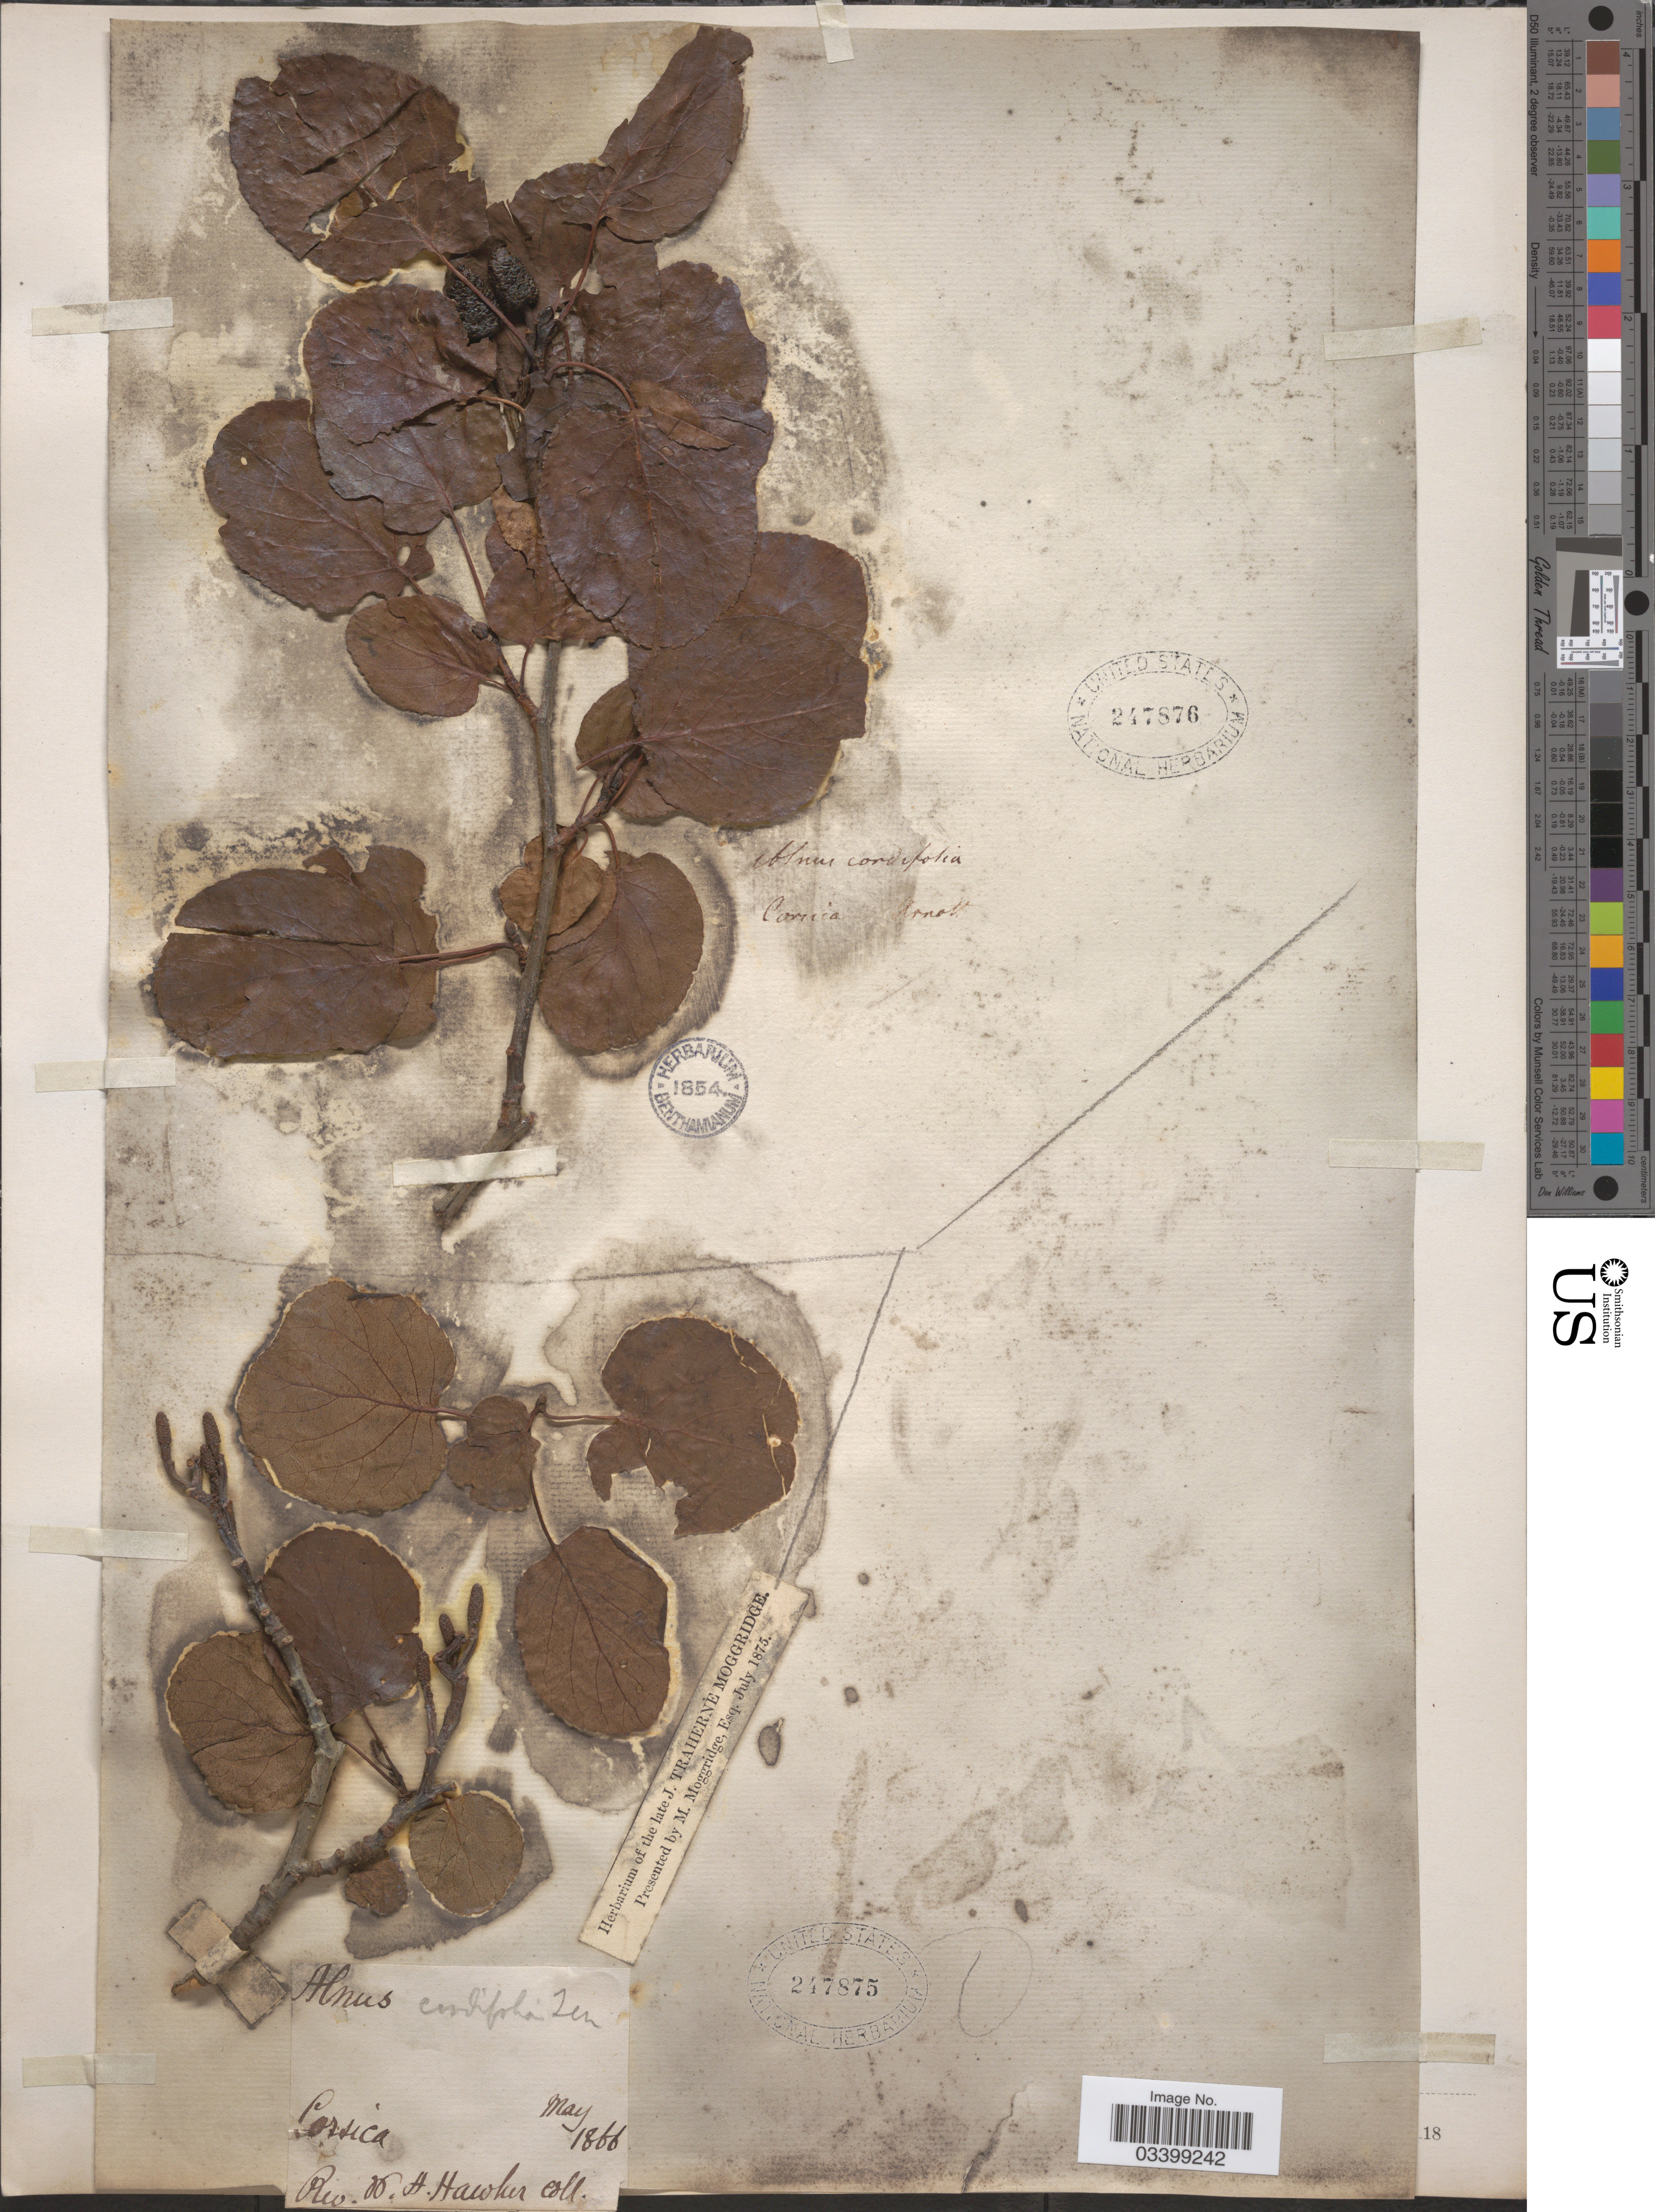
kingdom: Plantae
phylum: Tracheophyta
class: Magnoliopsida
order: Fagales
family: Betulaceae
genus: Alnus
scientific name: Alnus cordata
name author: (Loisel.) Duby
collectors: Arnott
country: France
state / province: Corsica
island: Corse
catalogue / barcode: US 247876